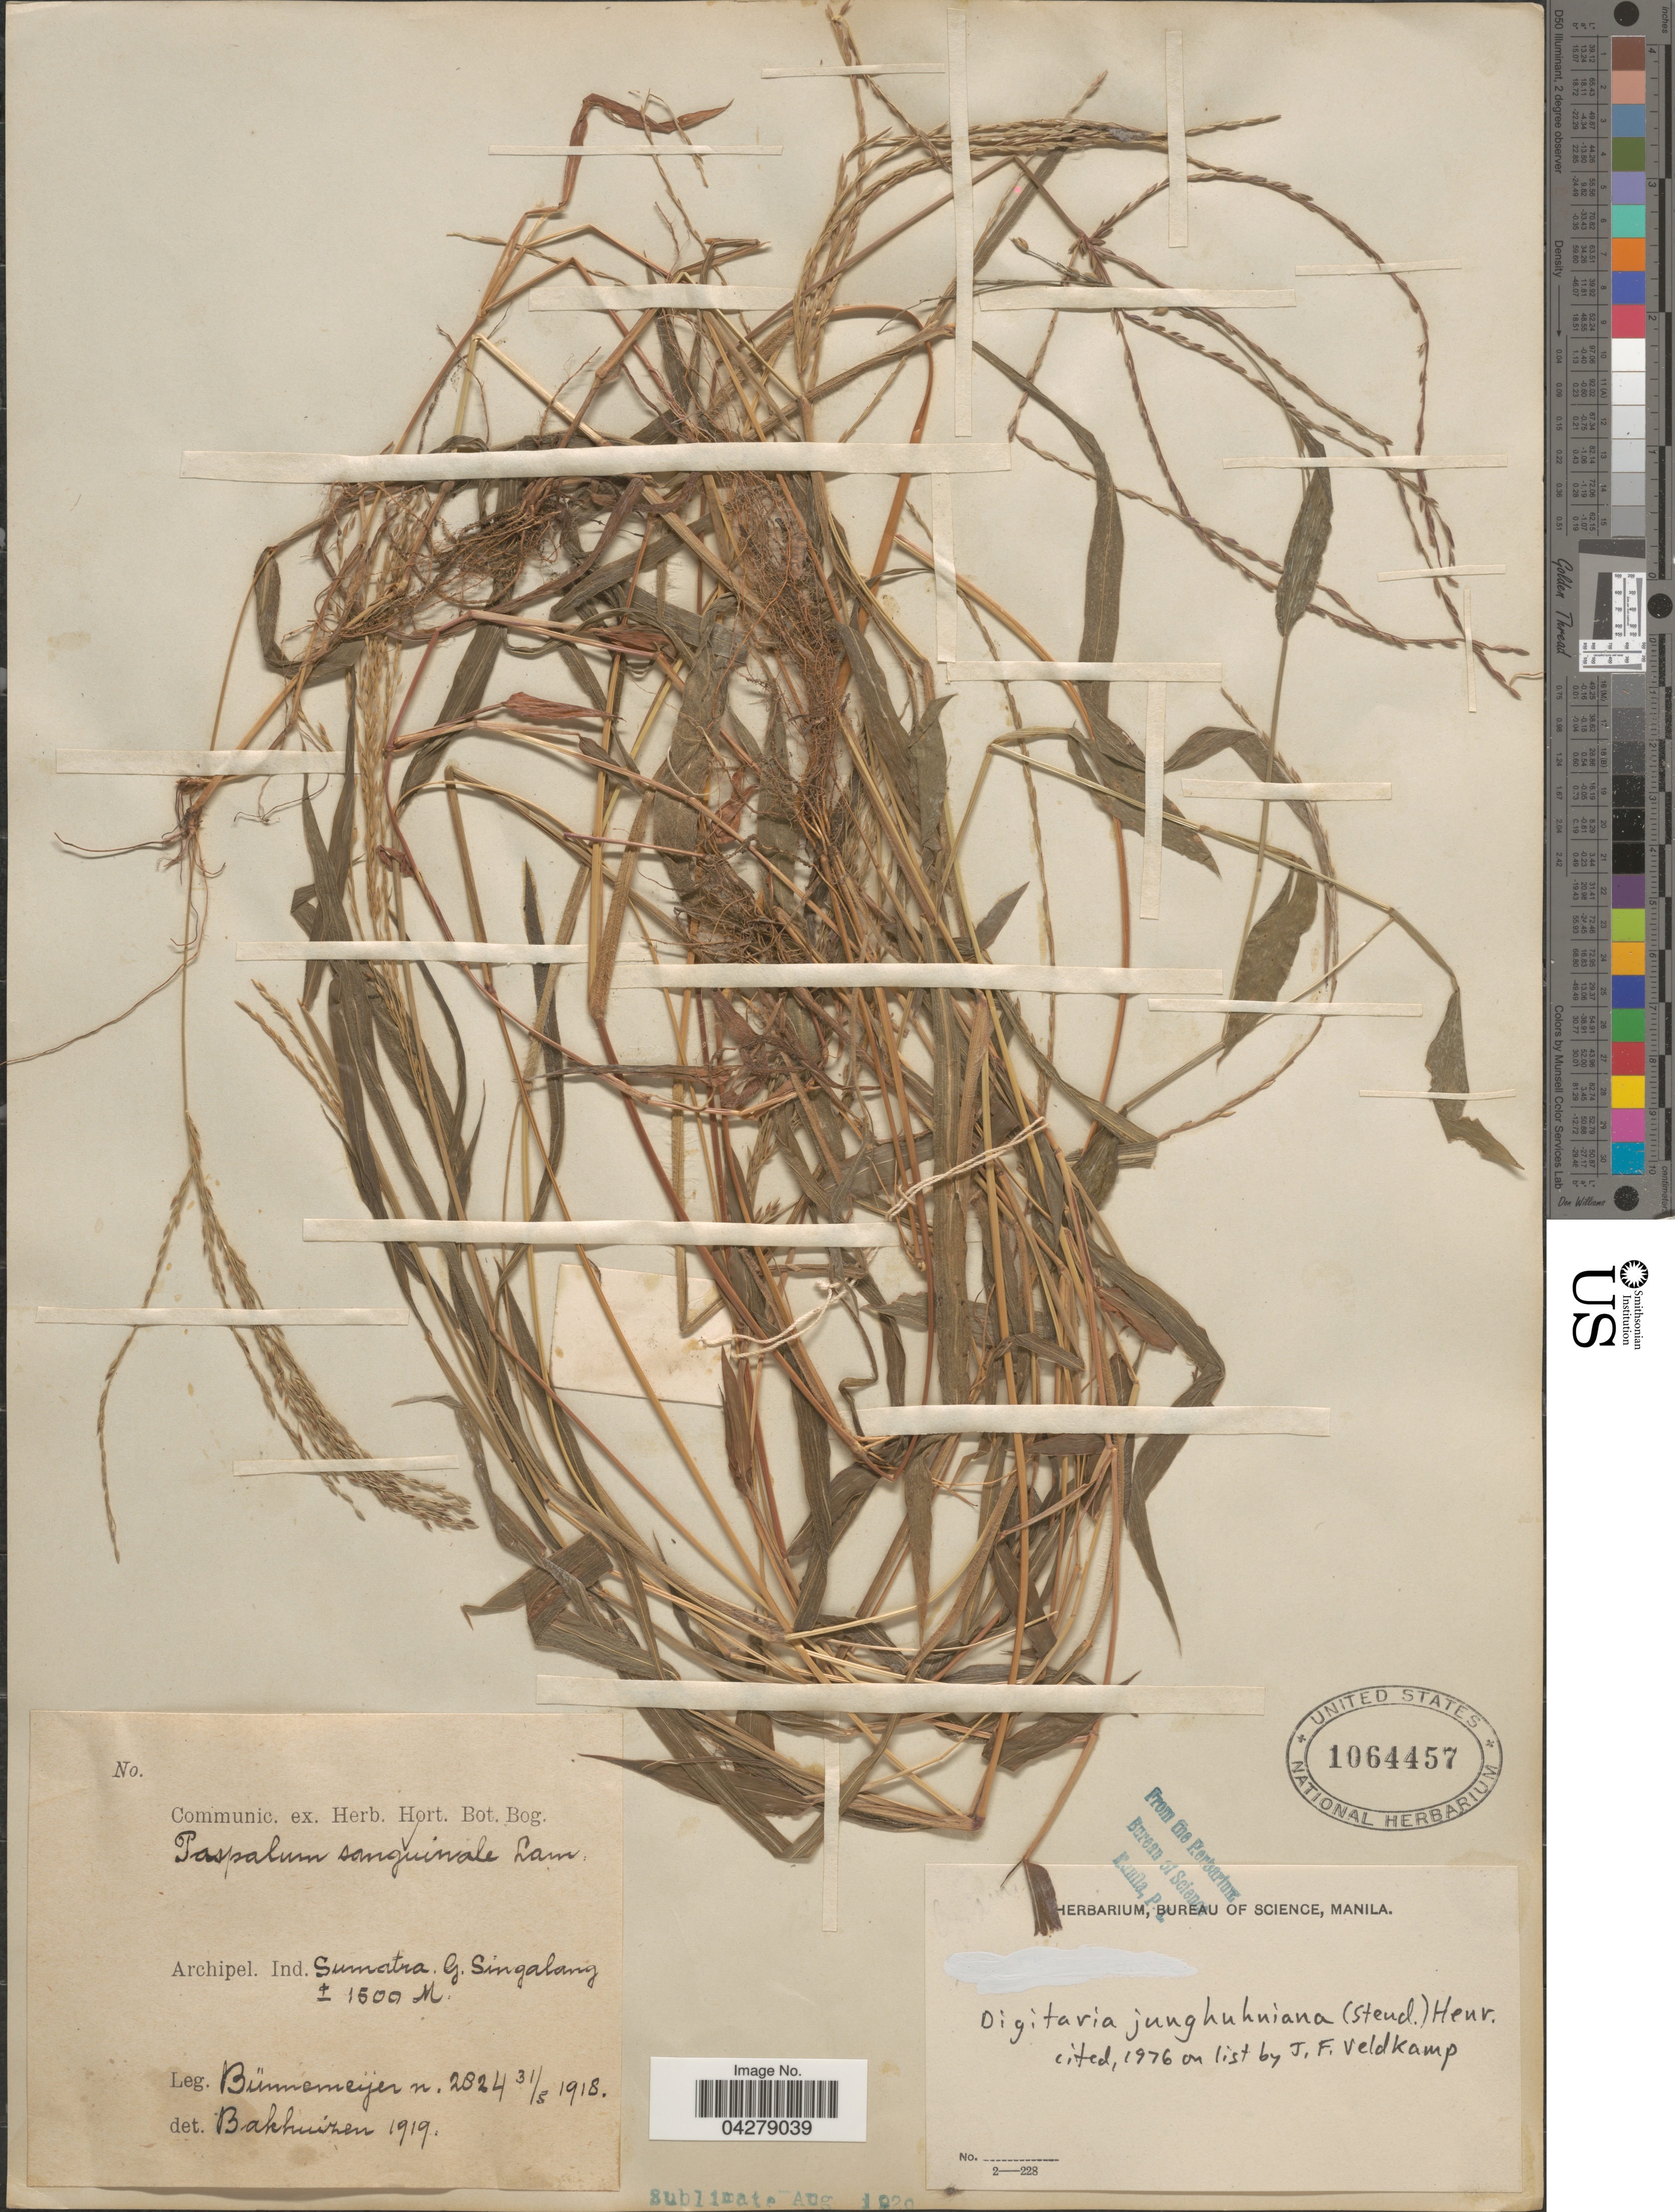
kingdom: Plantae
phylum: Tracheophyta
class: Liliopsida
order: Poales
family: Poaceae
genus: Digitaria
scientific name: Digitaria junghuhniana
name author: (Nees ex Steud.) Henr.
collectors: -. Bunnemeijer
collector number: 2824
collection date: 1918-05-31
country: Indonesia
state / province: Sumatra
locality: Archipel. Ind. Sumatra. G. Singalang.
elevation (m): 1500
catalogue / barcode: US 1064457